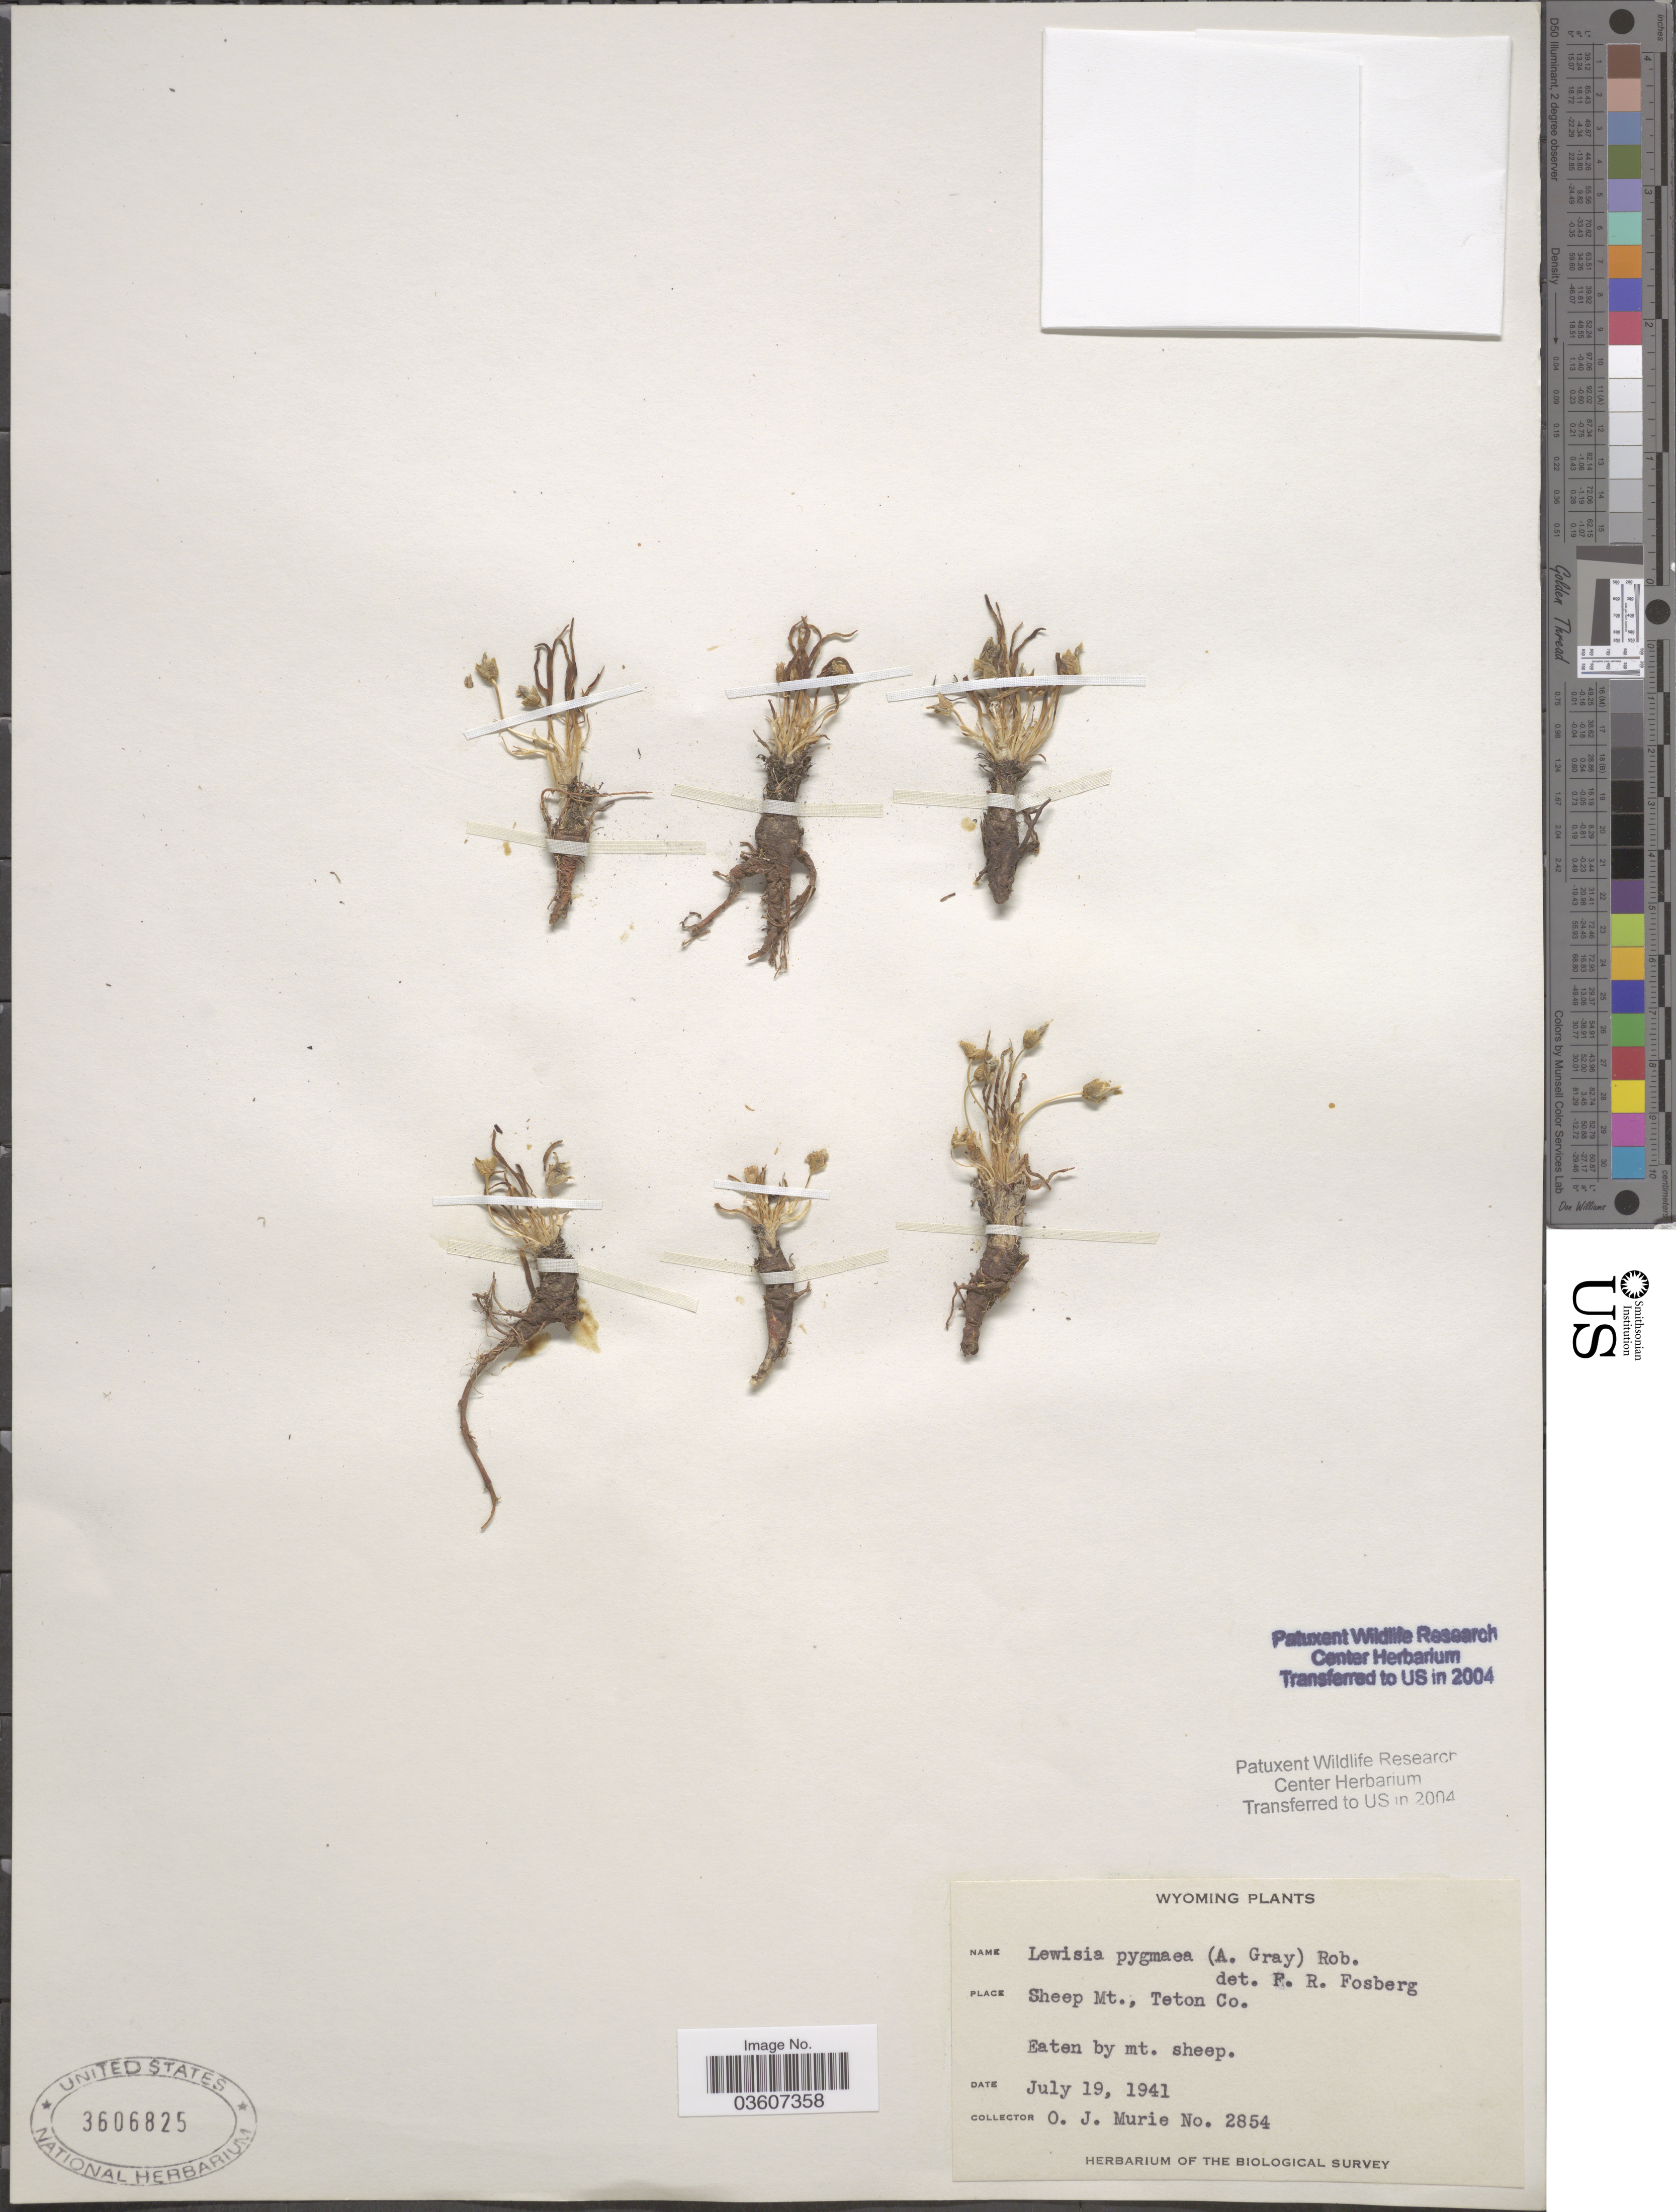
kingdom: Plantae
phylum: Tracheophyta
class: Magnoliopsida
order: Caryophyllales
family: Montiaceae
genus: Lewisia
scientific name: Lewisia pygmaea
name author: (A. Gray) B.L. Rob.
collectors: O. Murie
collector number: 2854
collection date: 1941-07-19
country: United States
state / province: Wyoming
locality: Sheep Mt., Teton Co.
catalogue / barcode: US 3606825